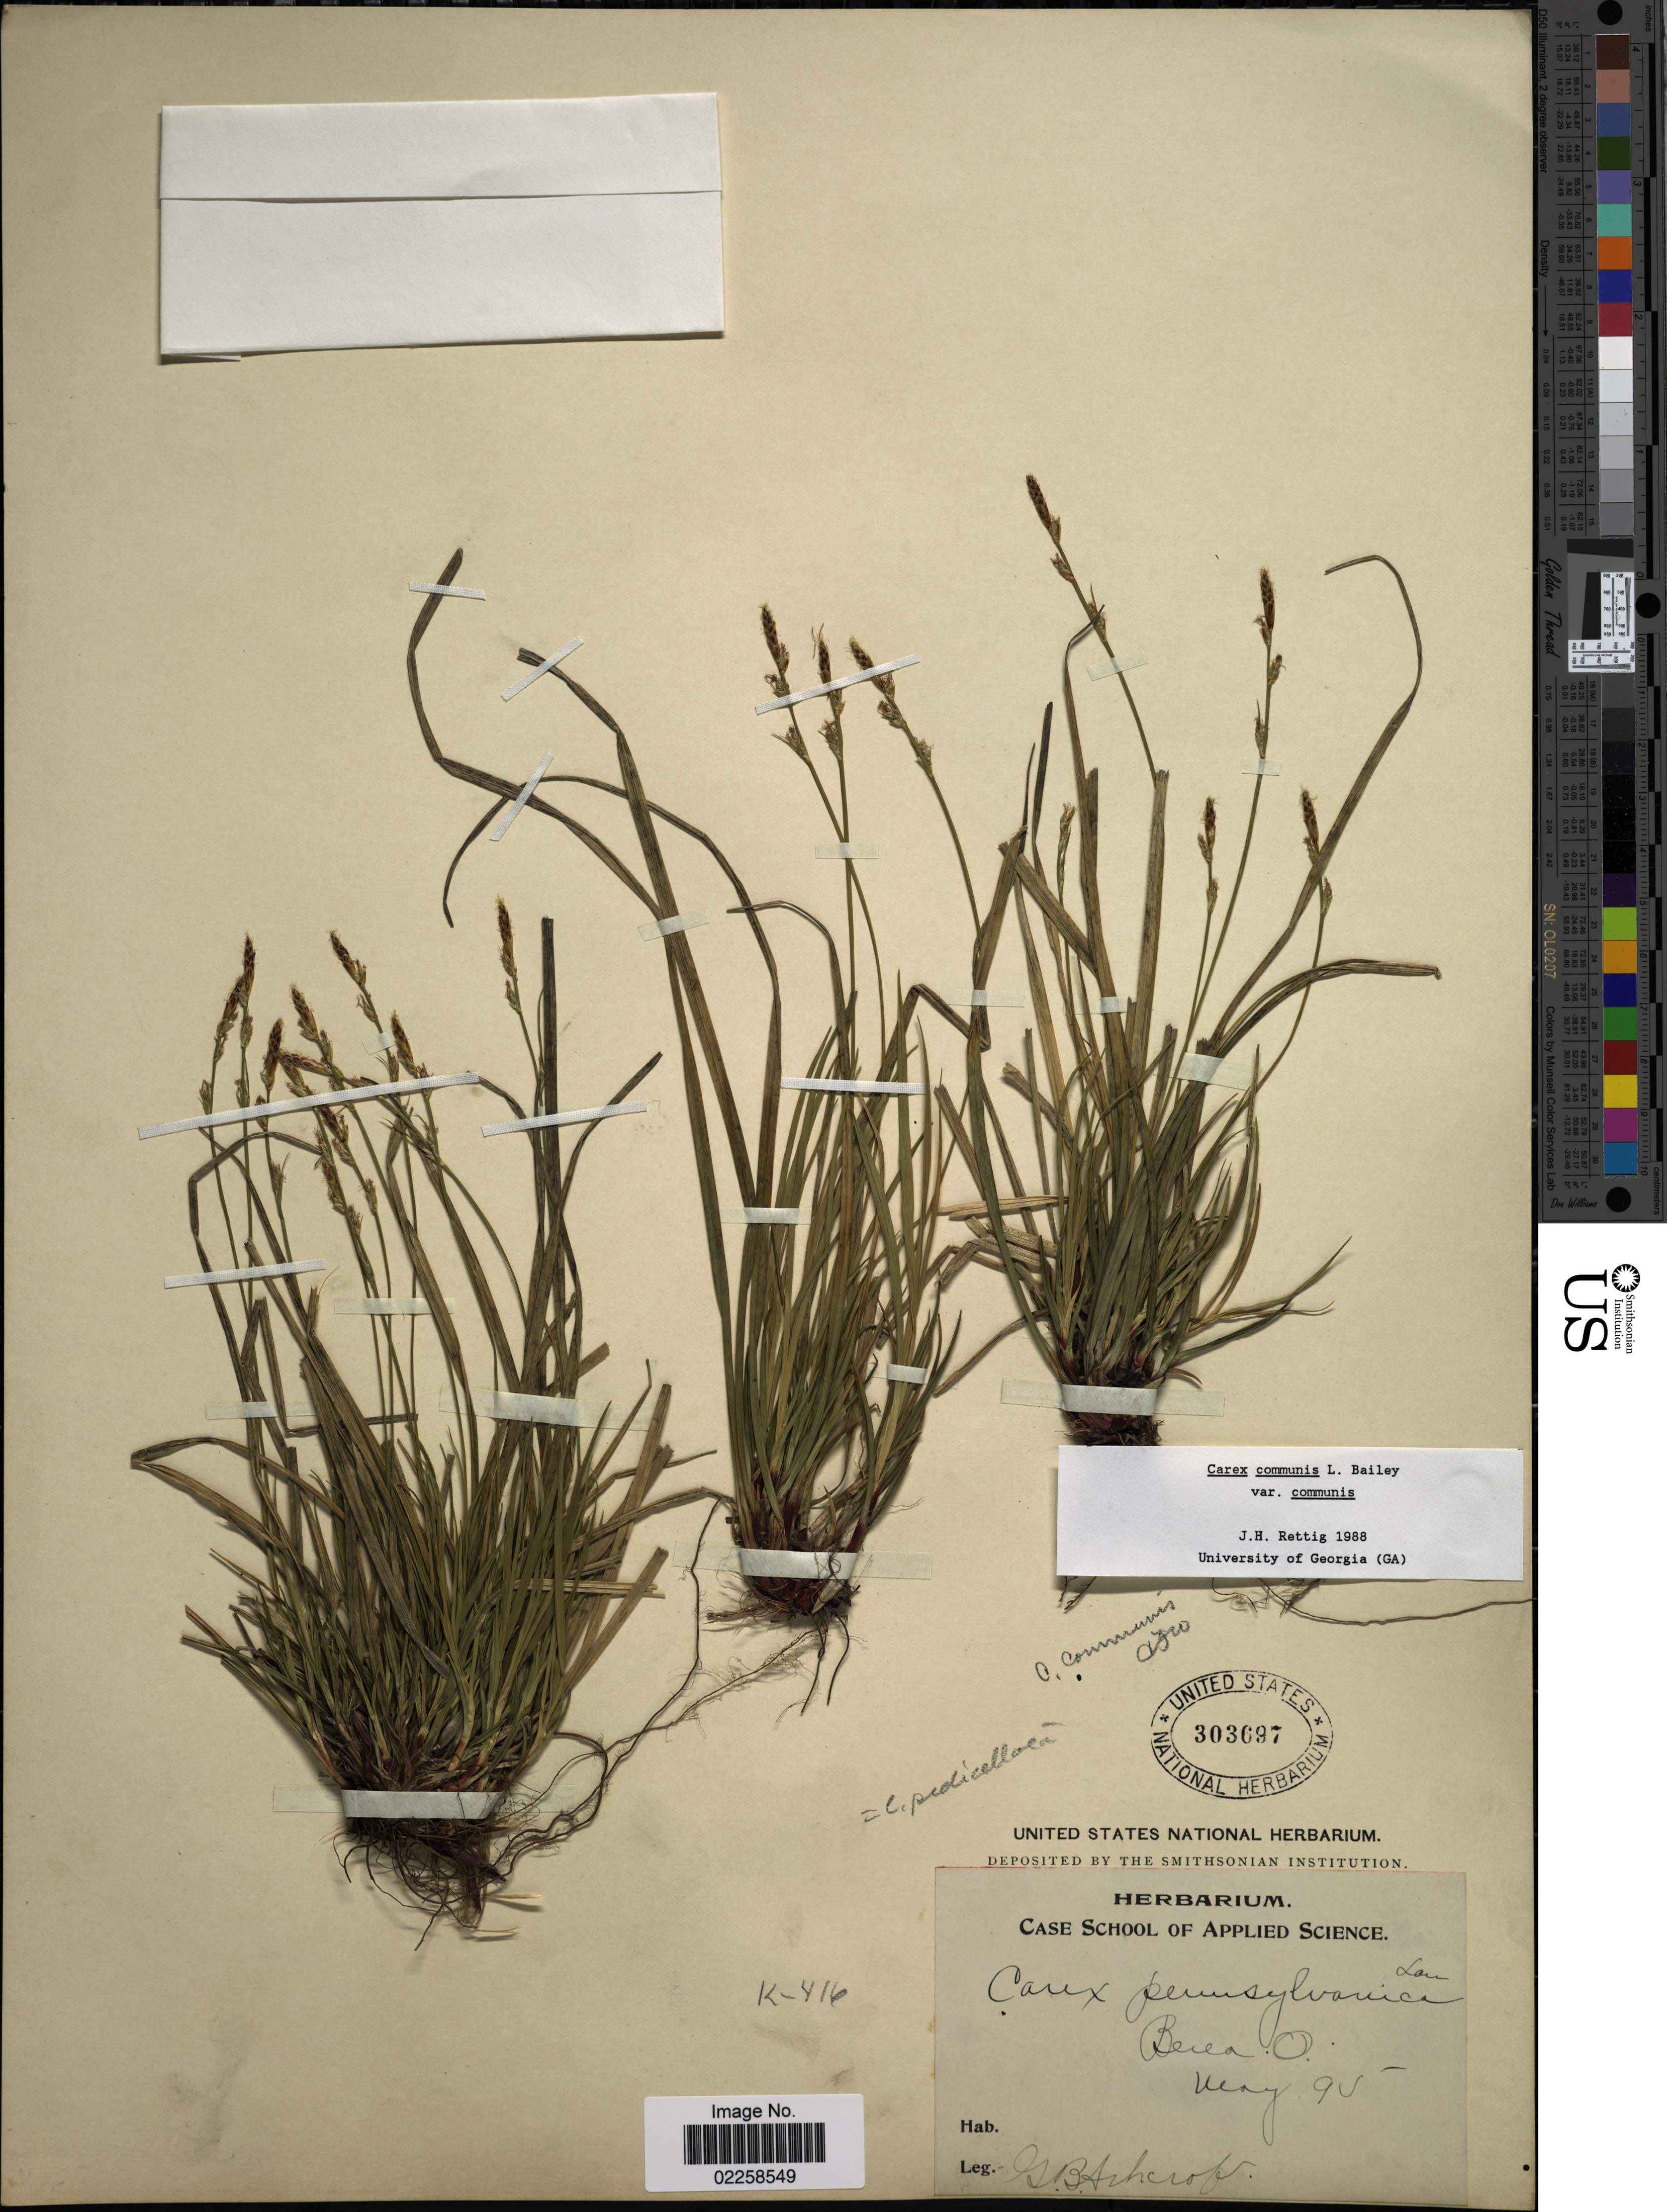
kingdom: Plantae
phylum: Tracheophyta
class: Liliopsida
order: Poales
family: Cyperaceae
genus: Carex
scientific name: Carex communis var. communis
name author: L.H. Bailey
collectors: G. Ashcroft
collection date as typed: Transcribed d/m/y: /5/95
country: United States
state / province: Ohio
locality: Berea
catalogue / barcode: US 303697